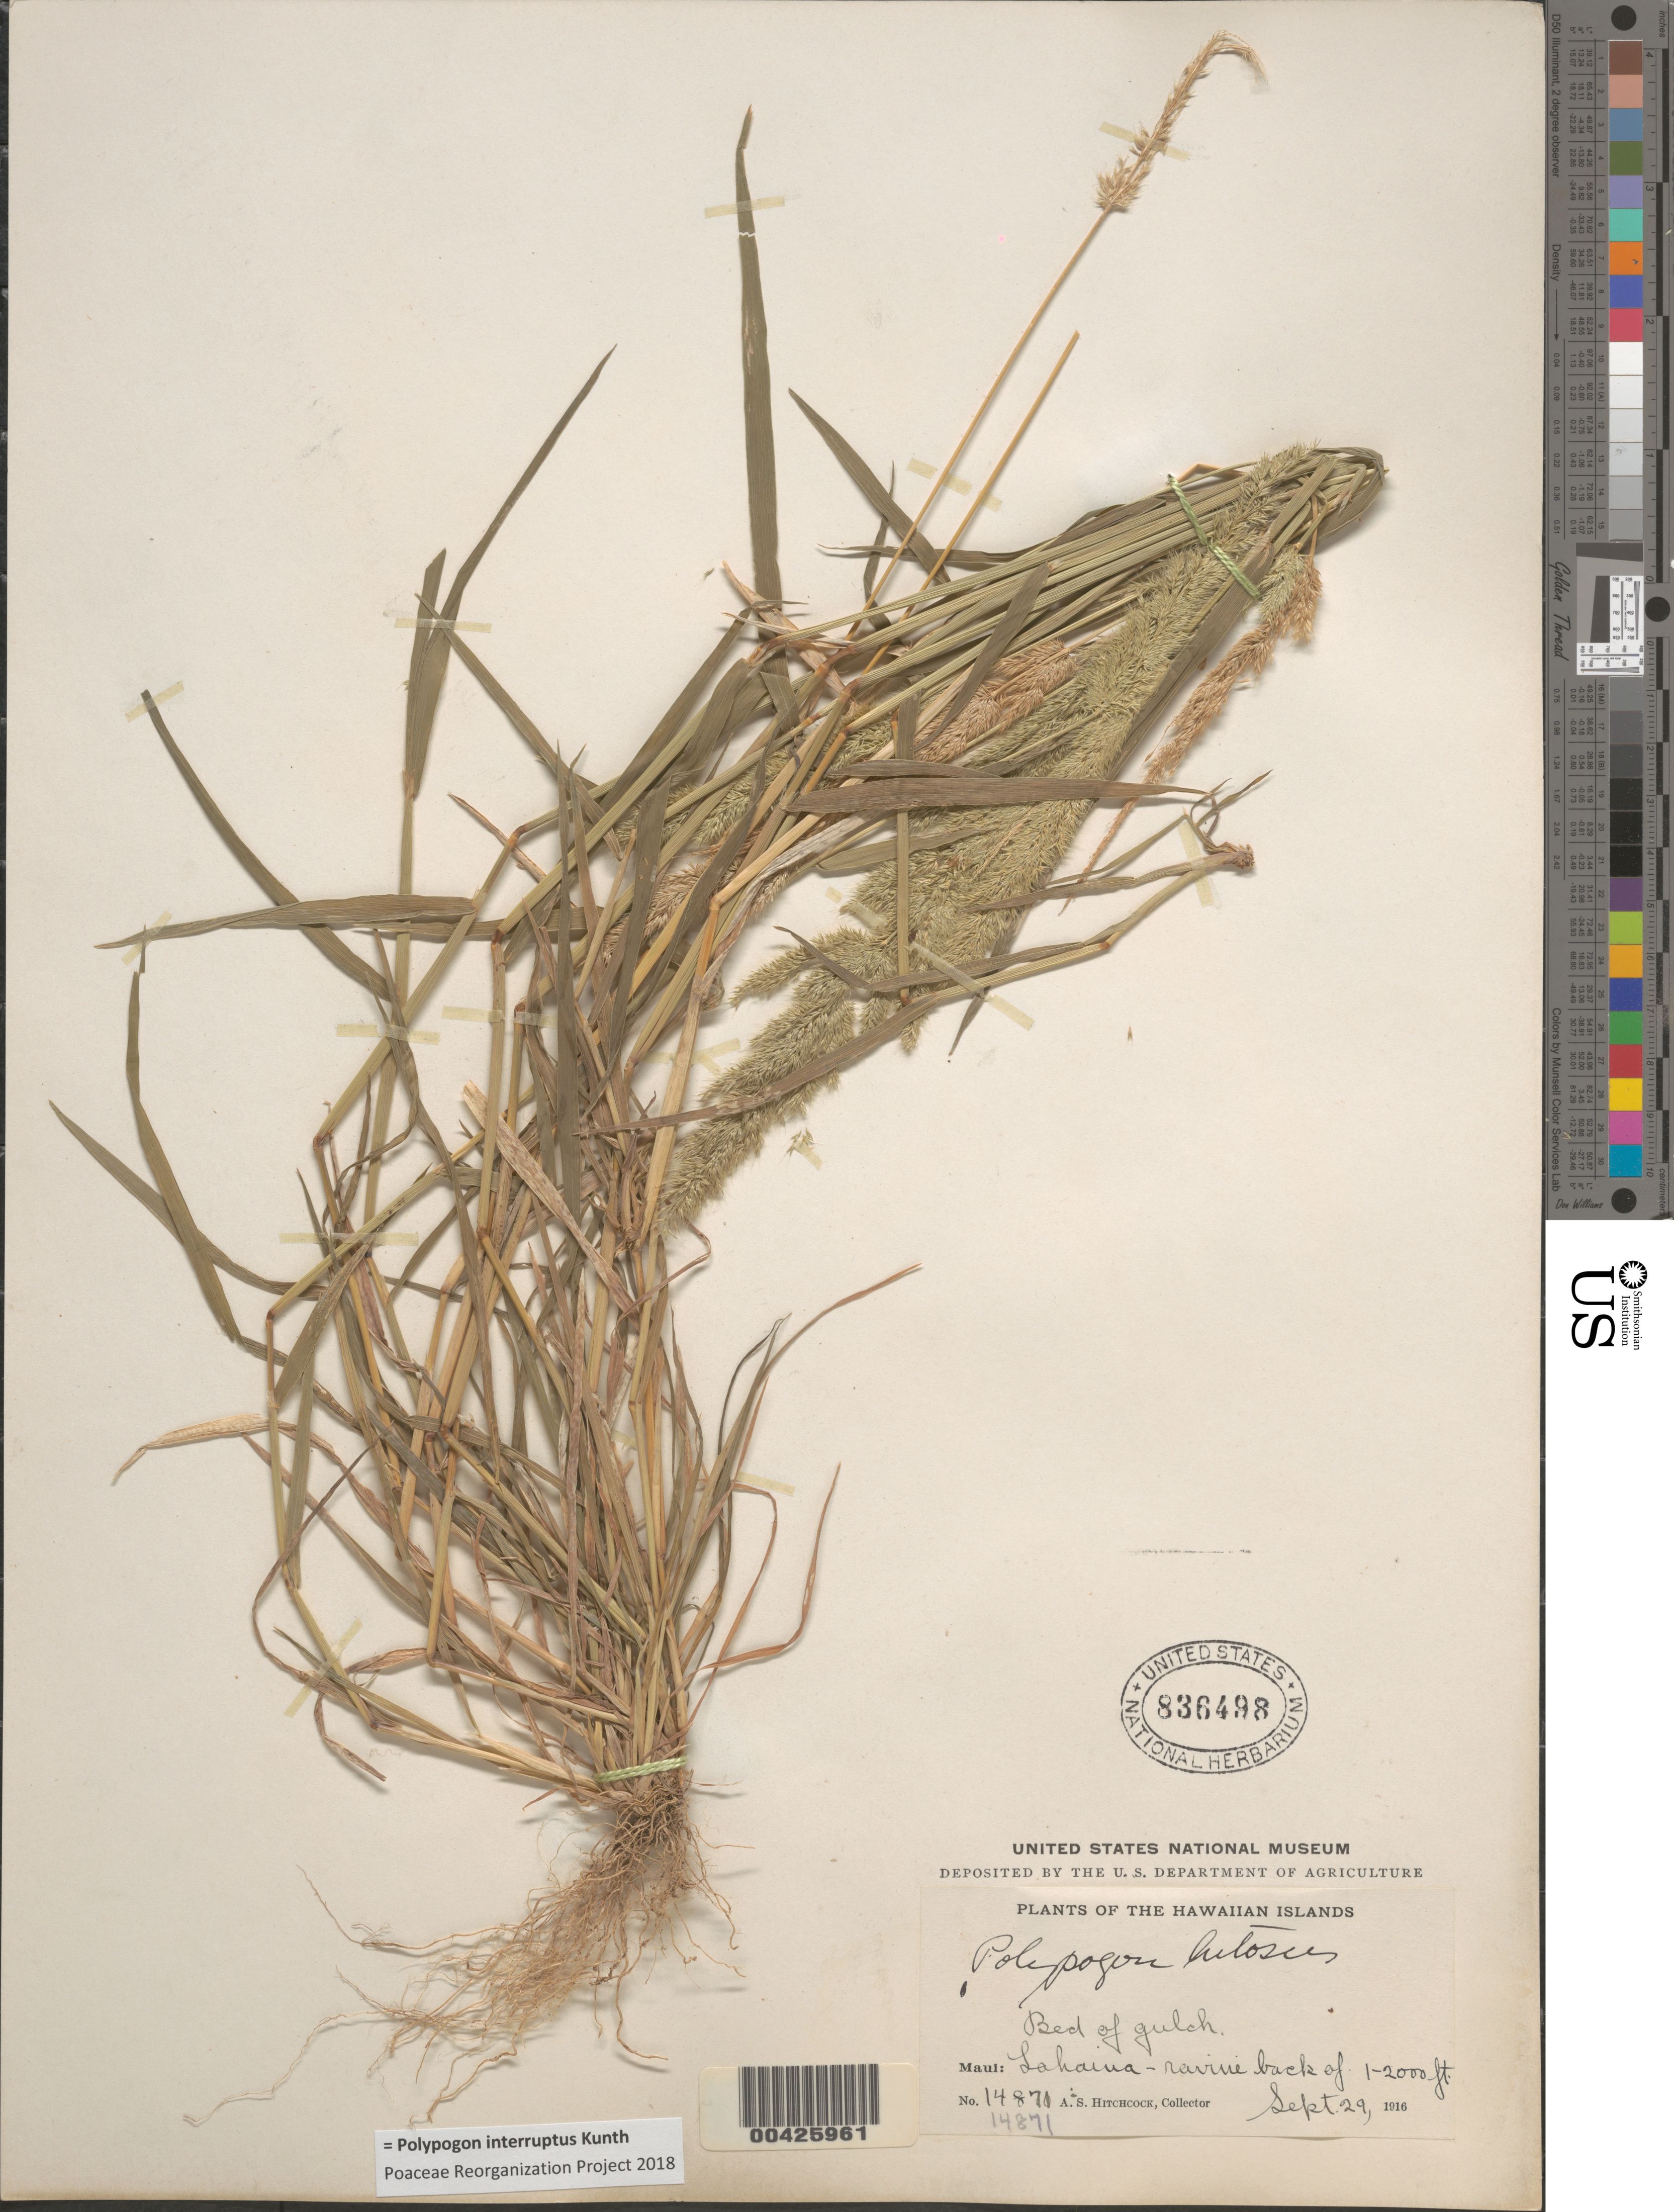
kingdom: Plantae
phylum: Tracheophyta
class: Liliopsida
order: Poales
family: Poaceae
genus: Polypogon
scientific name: Polypogon fugax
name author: Nees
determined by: Faccenda, K.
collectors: A. S. Hitchcock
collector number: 14871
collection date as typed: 29 Sep 1916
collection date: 1916-09-29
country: United States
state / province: Hawaii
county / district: Maui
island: Maui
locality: Lahaina, ravine back of, bed of gulch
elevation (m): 305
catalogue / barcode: US 836498